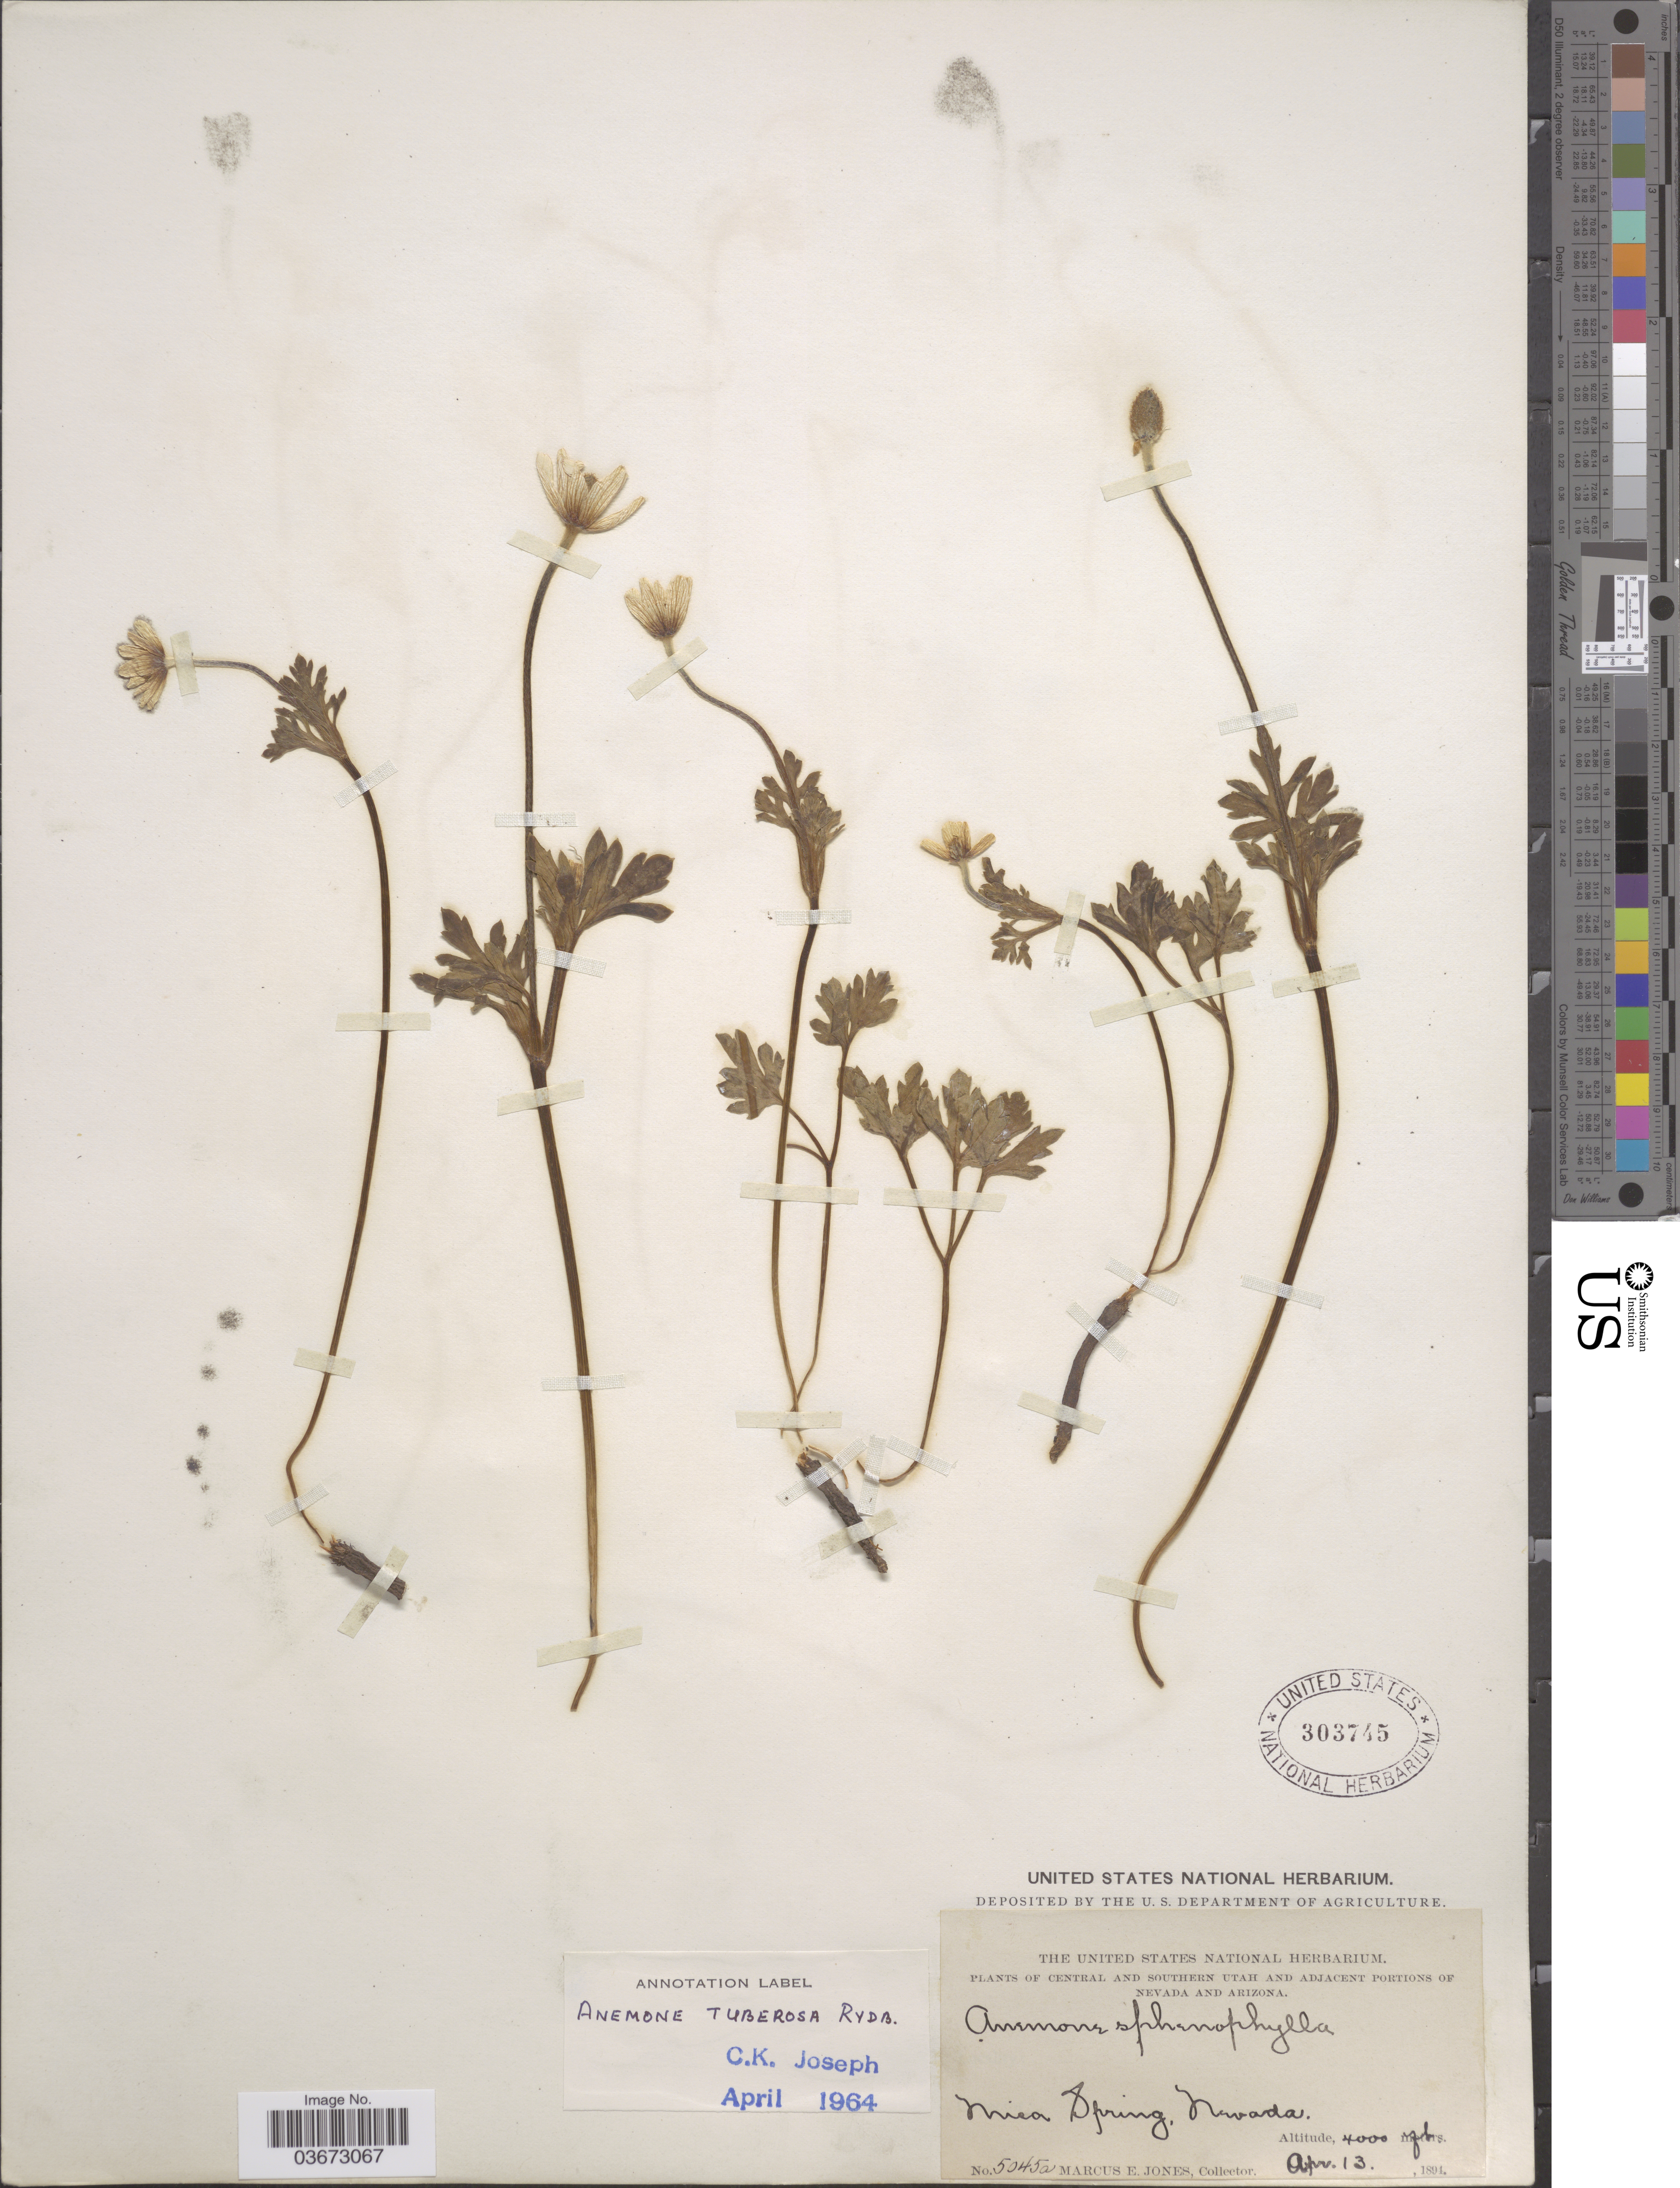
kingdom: Plantae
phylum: Tracheophyta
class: Magnoliopsida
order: Ranunculales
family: Ranunculaceae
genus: Anemone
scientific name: Anemone tuberosa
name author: Rydb.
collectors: M. E. Jones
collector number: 5045a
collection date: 1894-04-13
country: United States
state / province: Nevada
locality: Mica Spring.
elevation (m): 1219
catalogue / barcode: US 303745